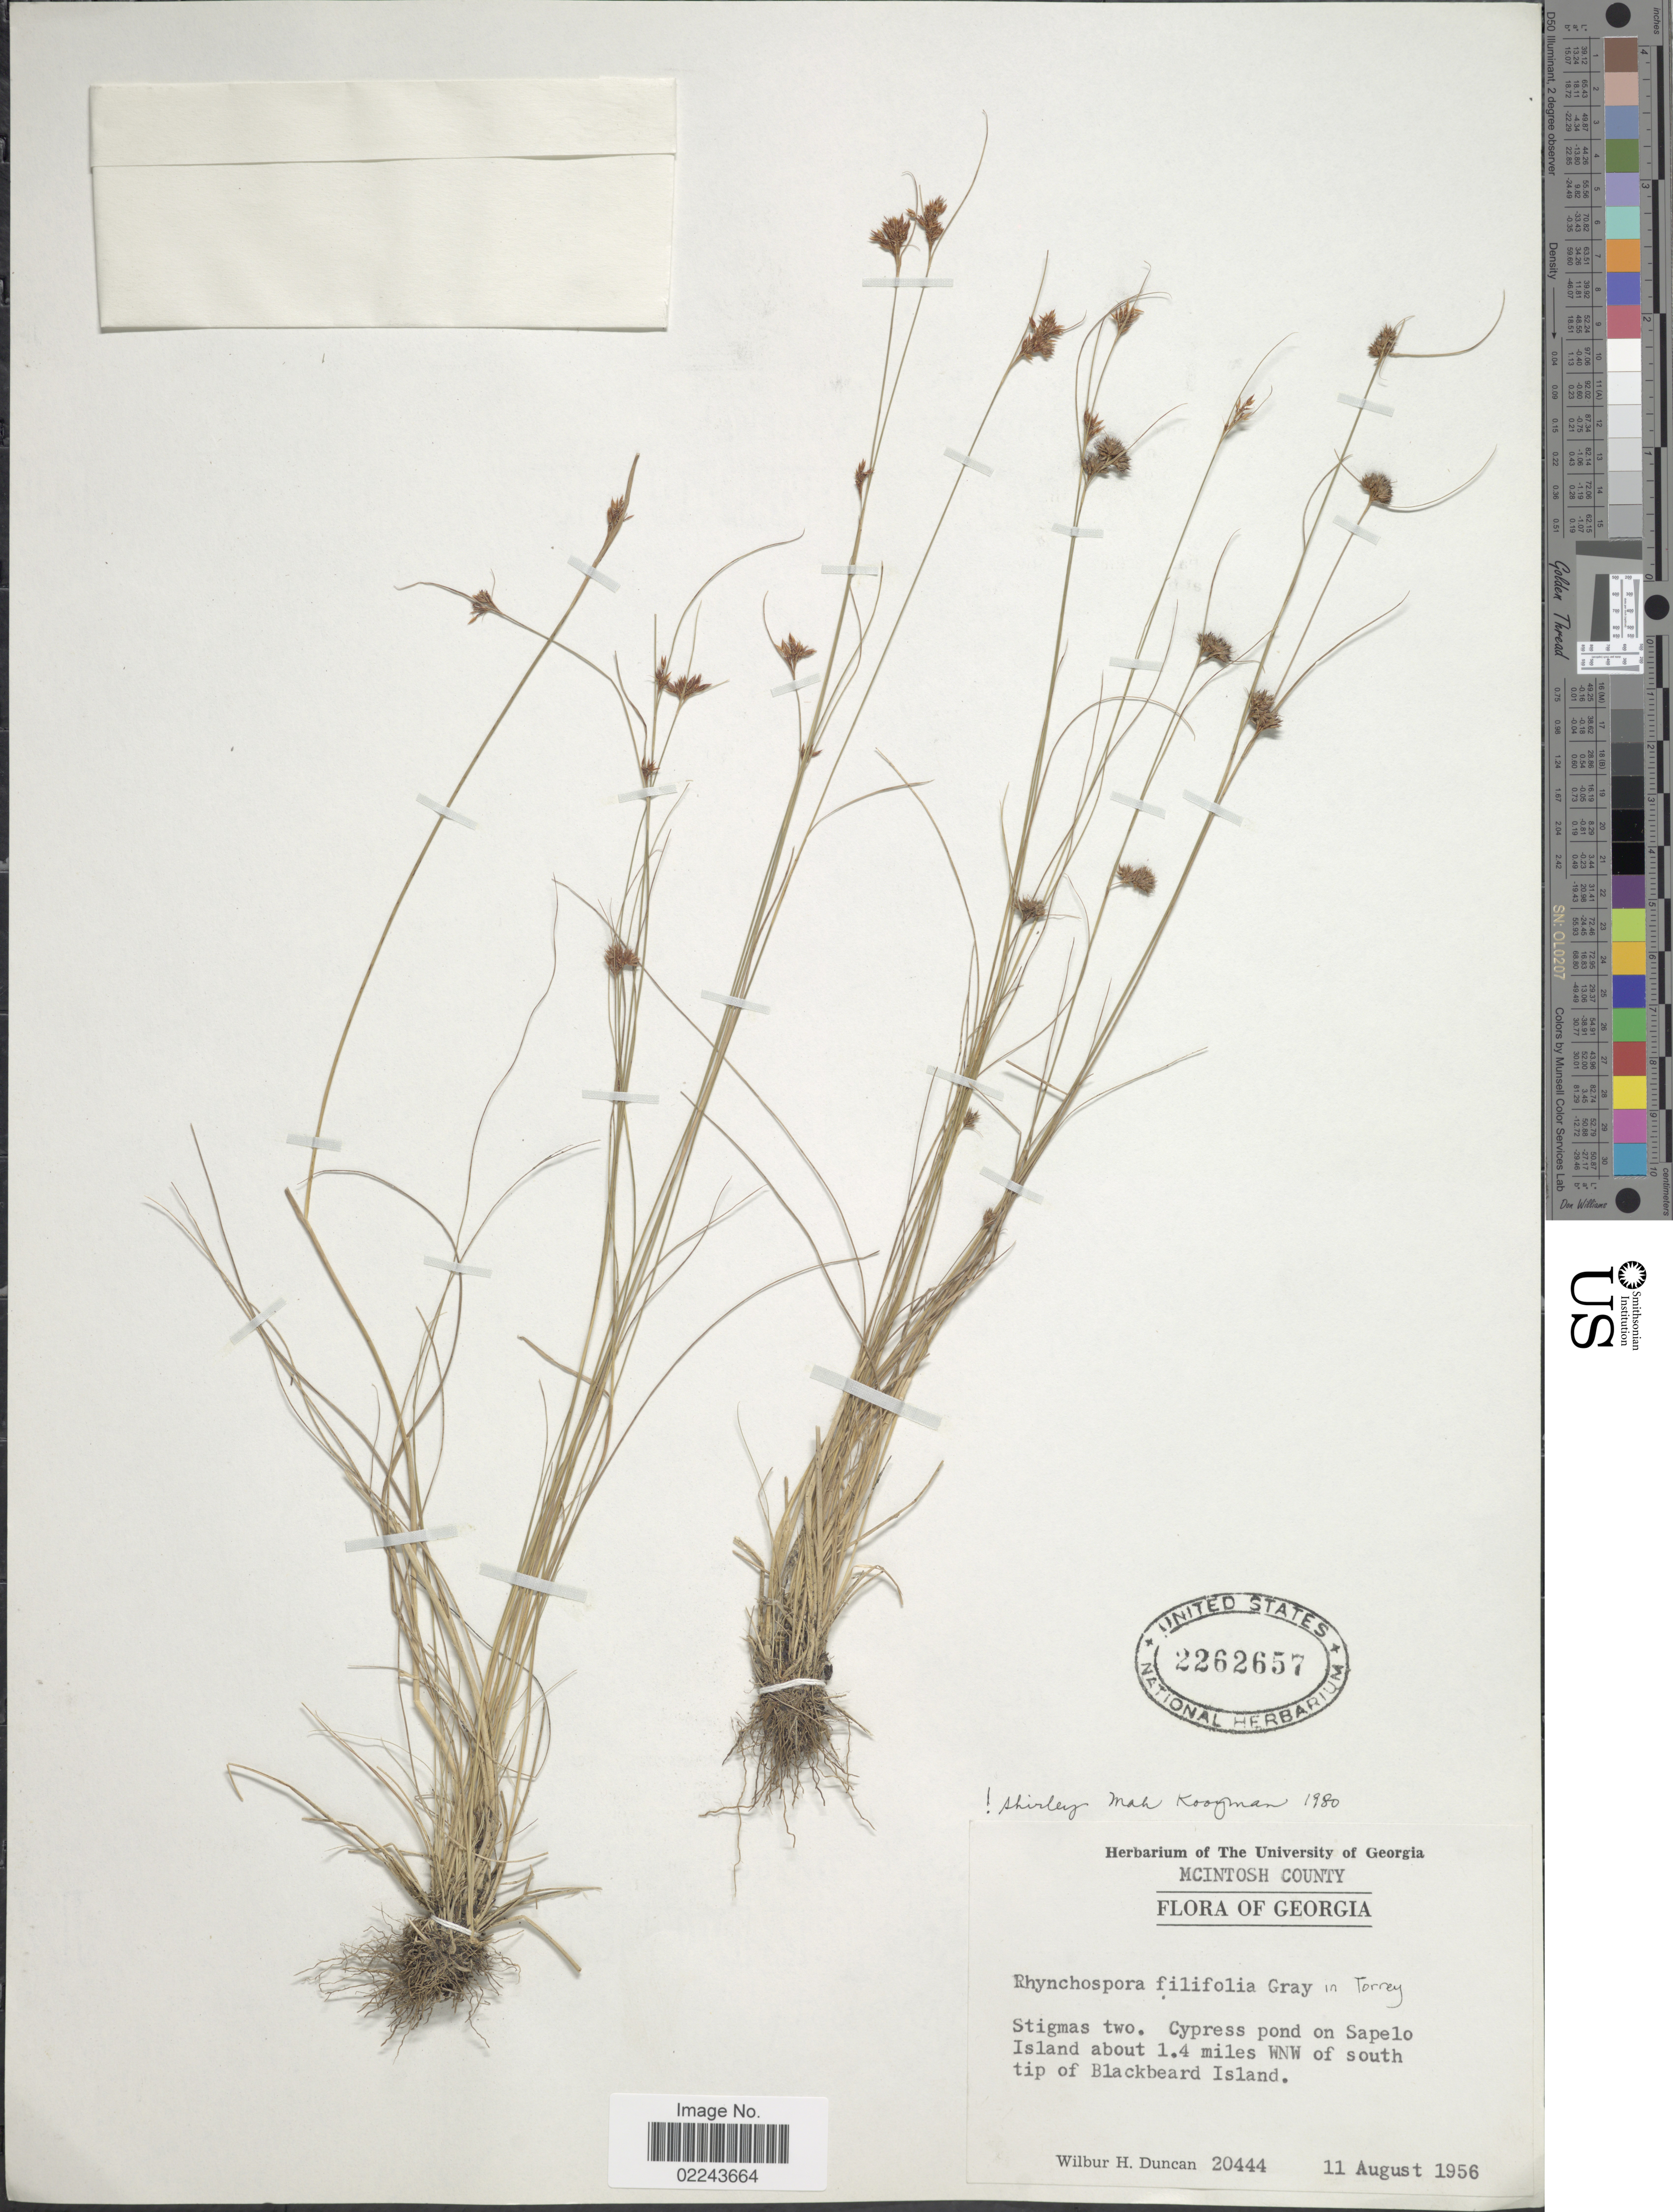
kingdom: Plantae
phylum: Tracheophyta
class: Liliopsida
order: Poales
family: Cyperaceae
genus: Rhynchospora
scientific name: Rhynchospora filifolia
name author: A. Gray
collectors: W. H. Duncan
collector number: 20444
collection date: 1956-08-11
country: United States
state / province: Georgia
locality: McIntosh County, Sapelo Island about 1.4 miles WNW of South tip of Blackbeard Island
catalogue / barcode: US 2262657